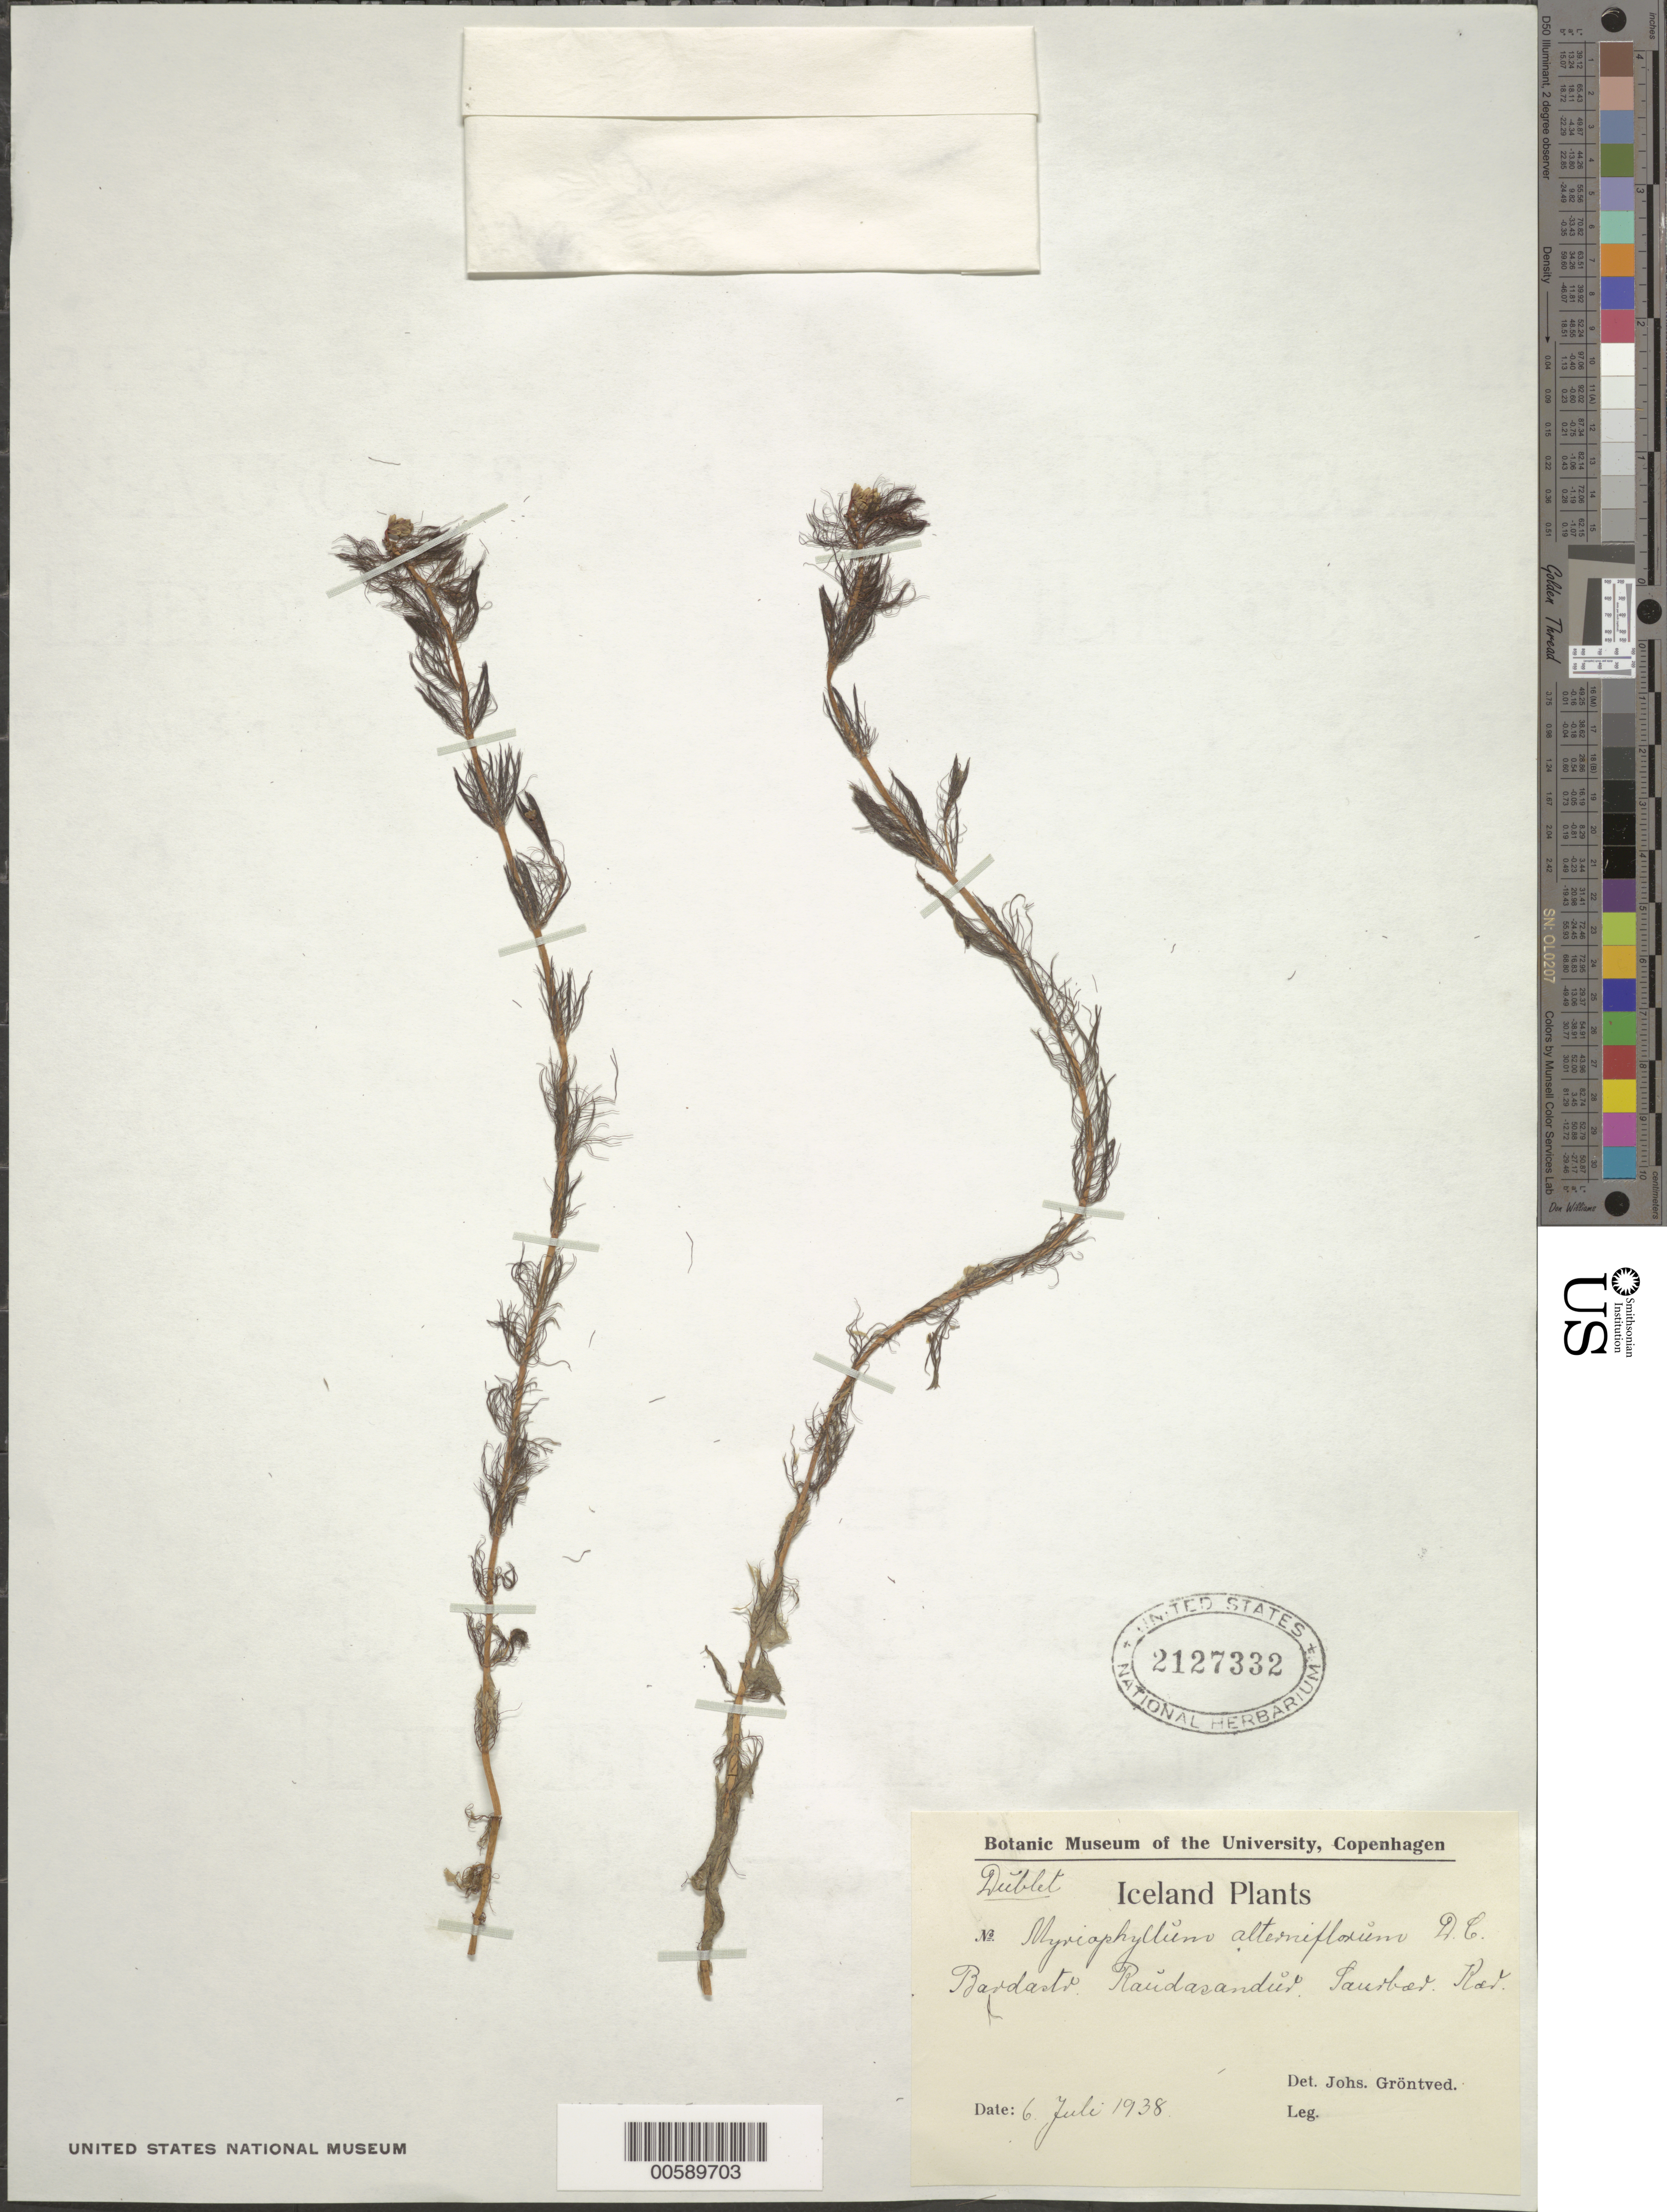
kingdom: Plantae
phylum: Tracheophyta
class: Magnoliopsida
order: Saxifragales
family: Haloragaceae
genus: Myriophyllum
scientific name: Myriophyllum alterniflorum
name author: DC.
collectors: J. Gröntved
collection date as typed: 06 Jul 1938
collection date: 1938-07-06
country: Iceland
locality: Dublet, Bardastro Raudasandier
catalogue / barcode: US 2127332